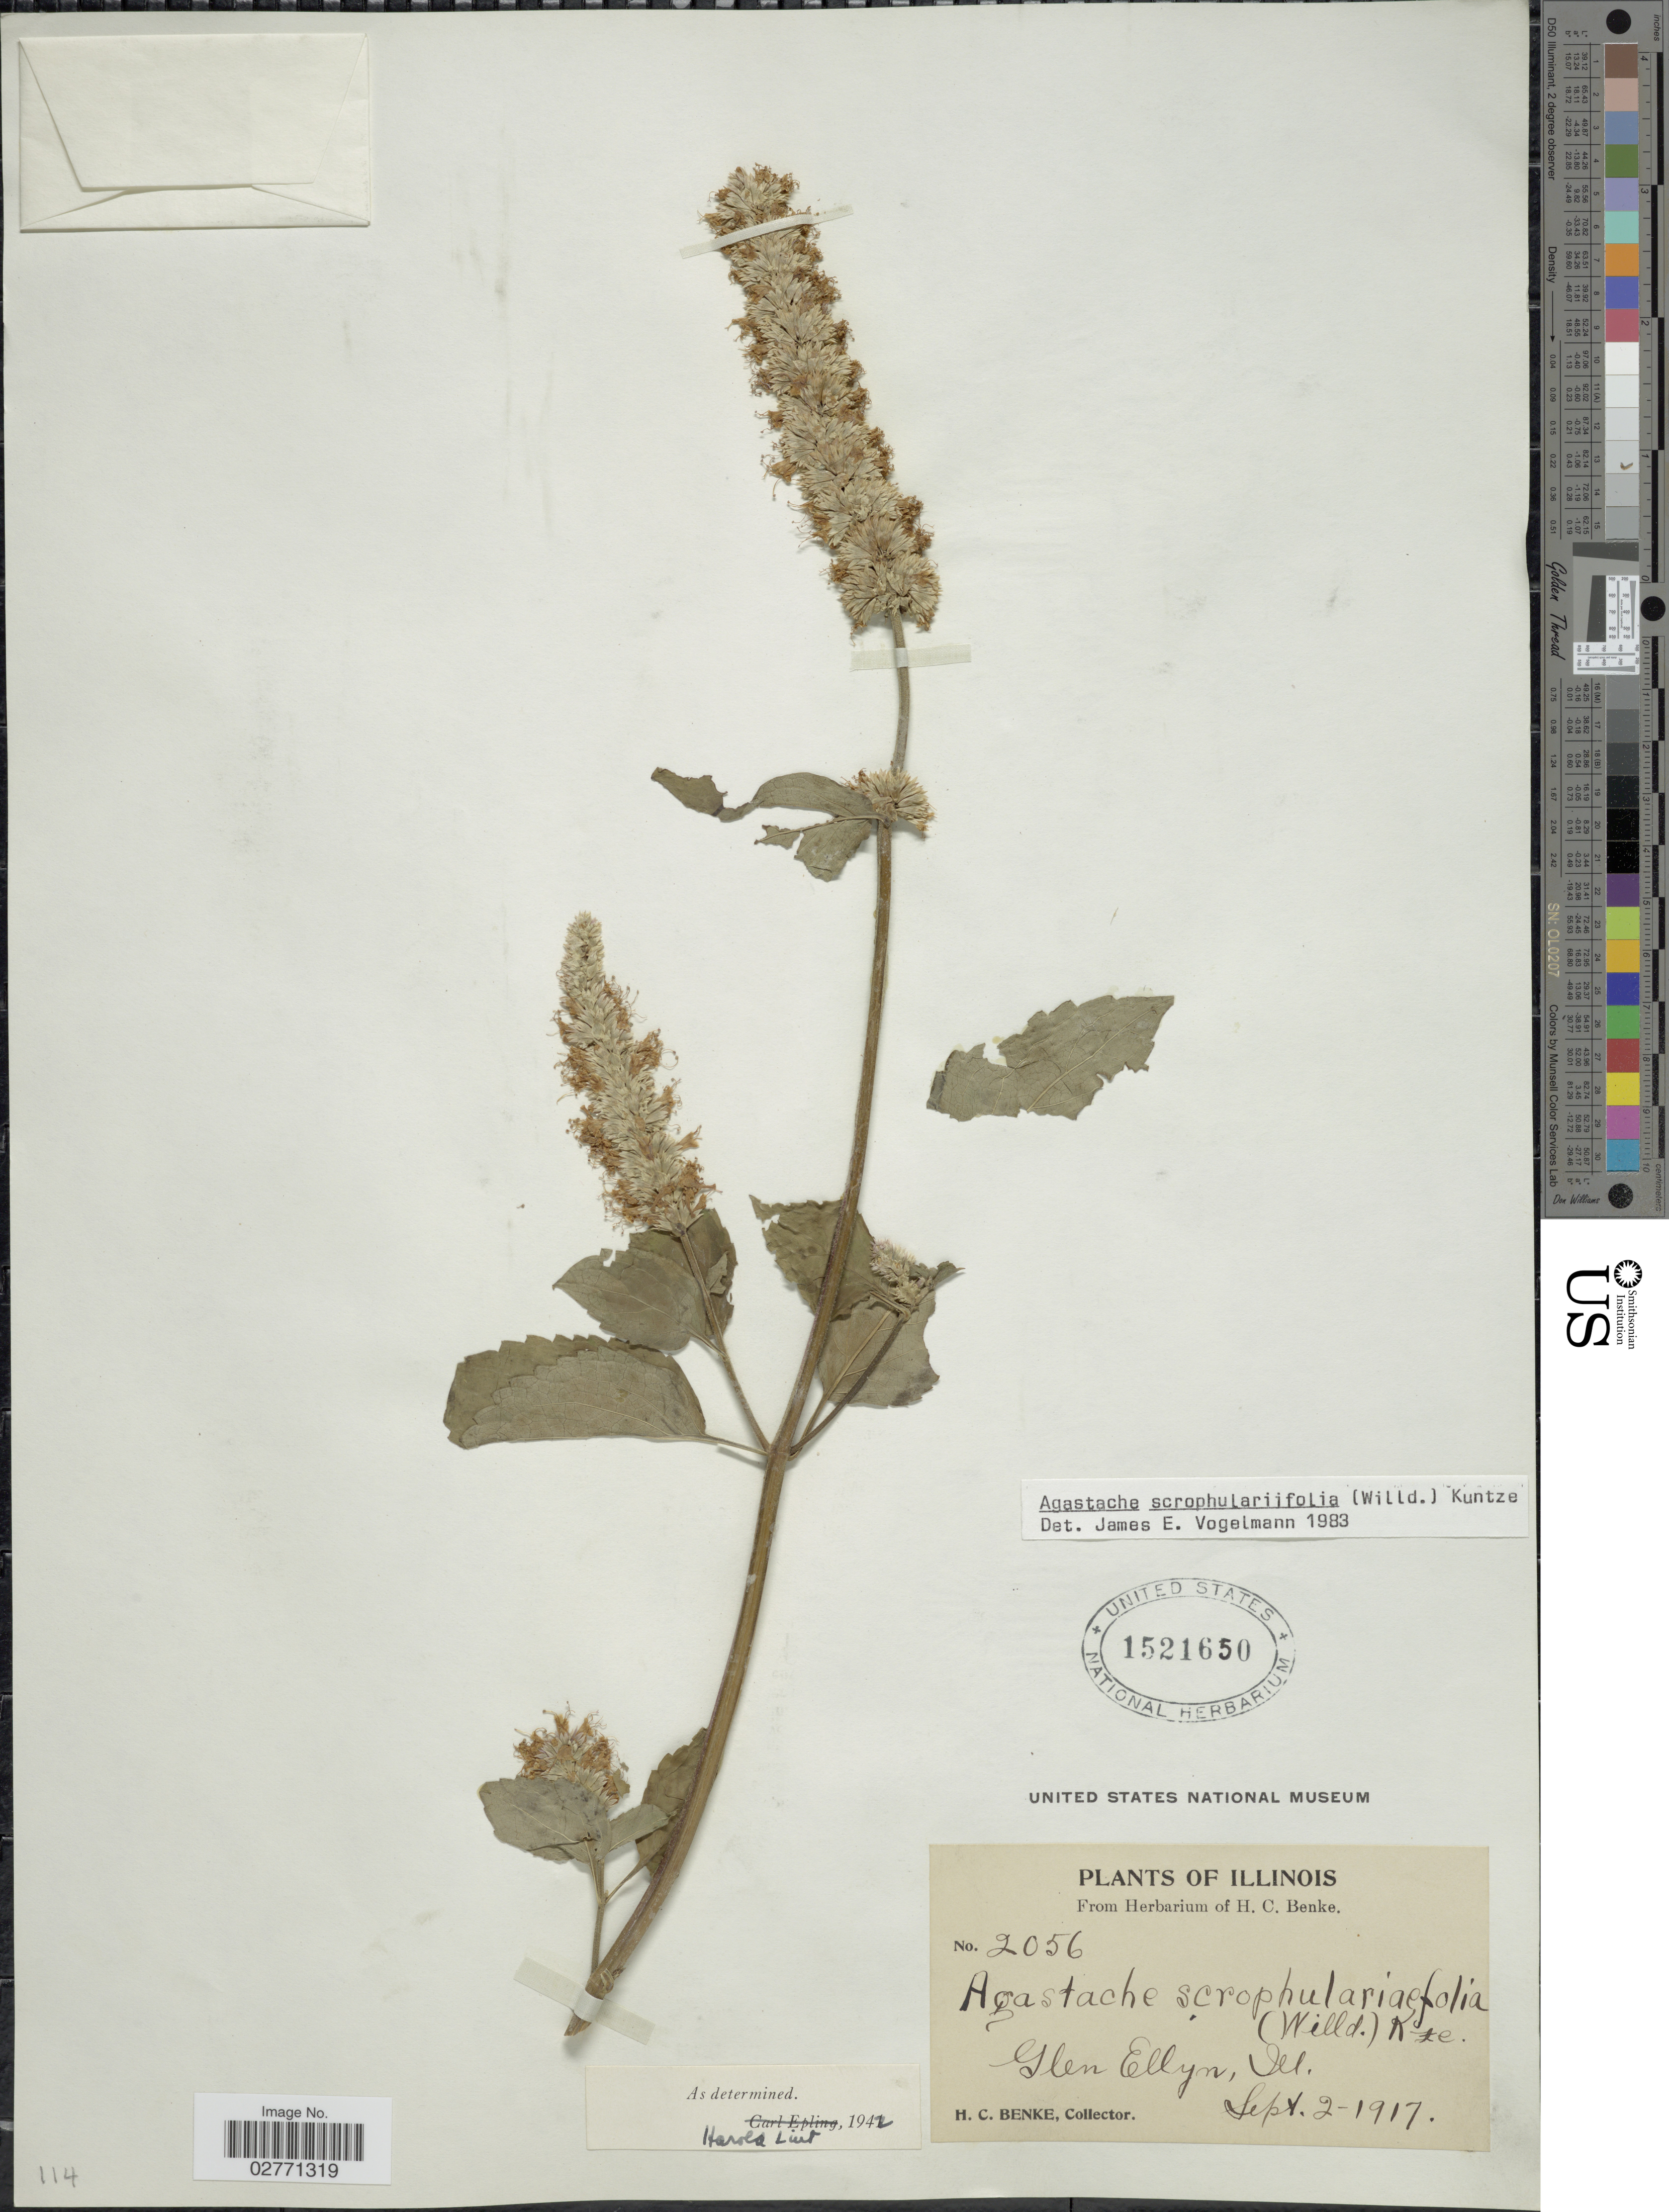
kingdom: Plantae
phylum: Tracheophyta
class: Magnoliopsida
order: Lamiales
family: Lamiaceae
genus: Agastache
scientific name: Agastache scrophulariifolia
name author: (Willd.) Kuntze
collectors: H. Benke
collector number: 2056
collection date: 1917-09-02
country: United States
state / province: Illinois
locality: Glen Ellyn.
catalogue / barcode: US 1521650